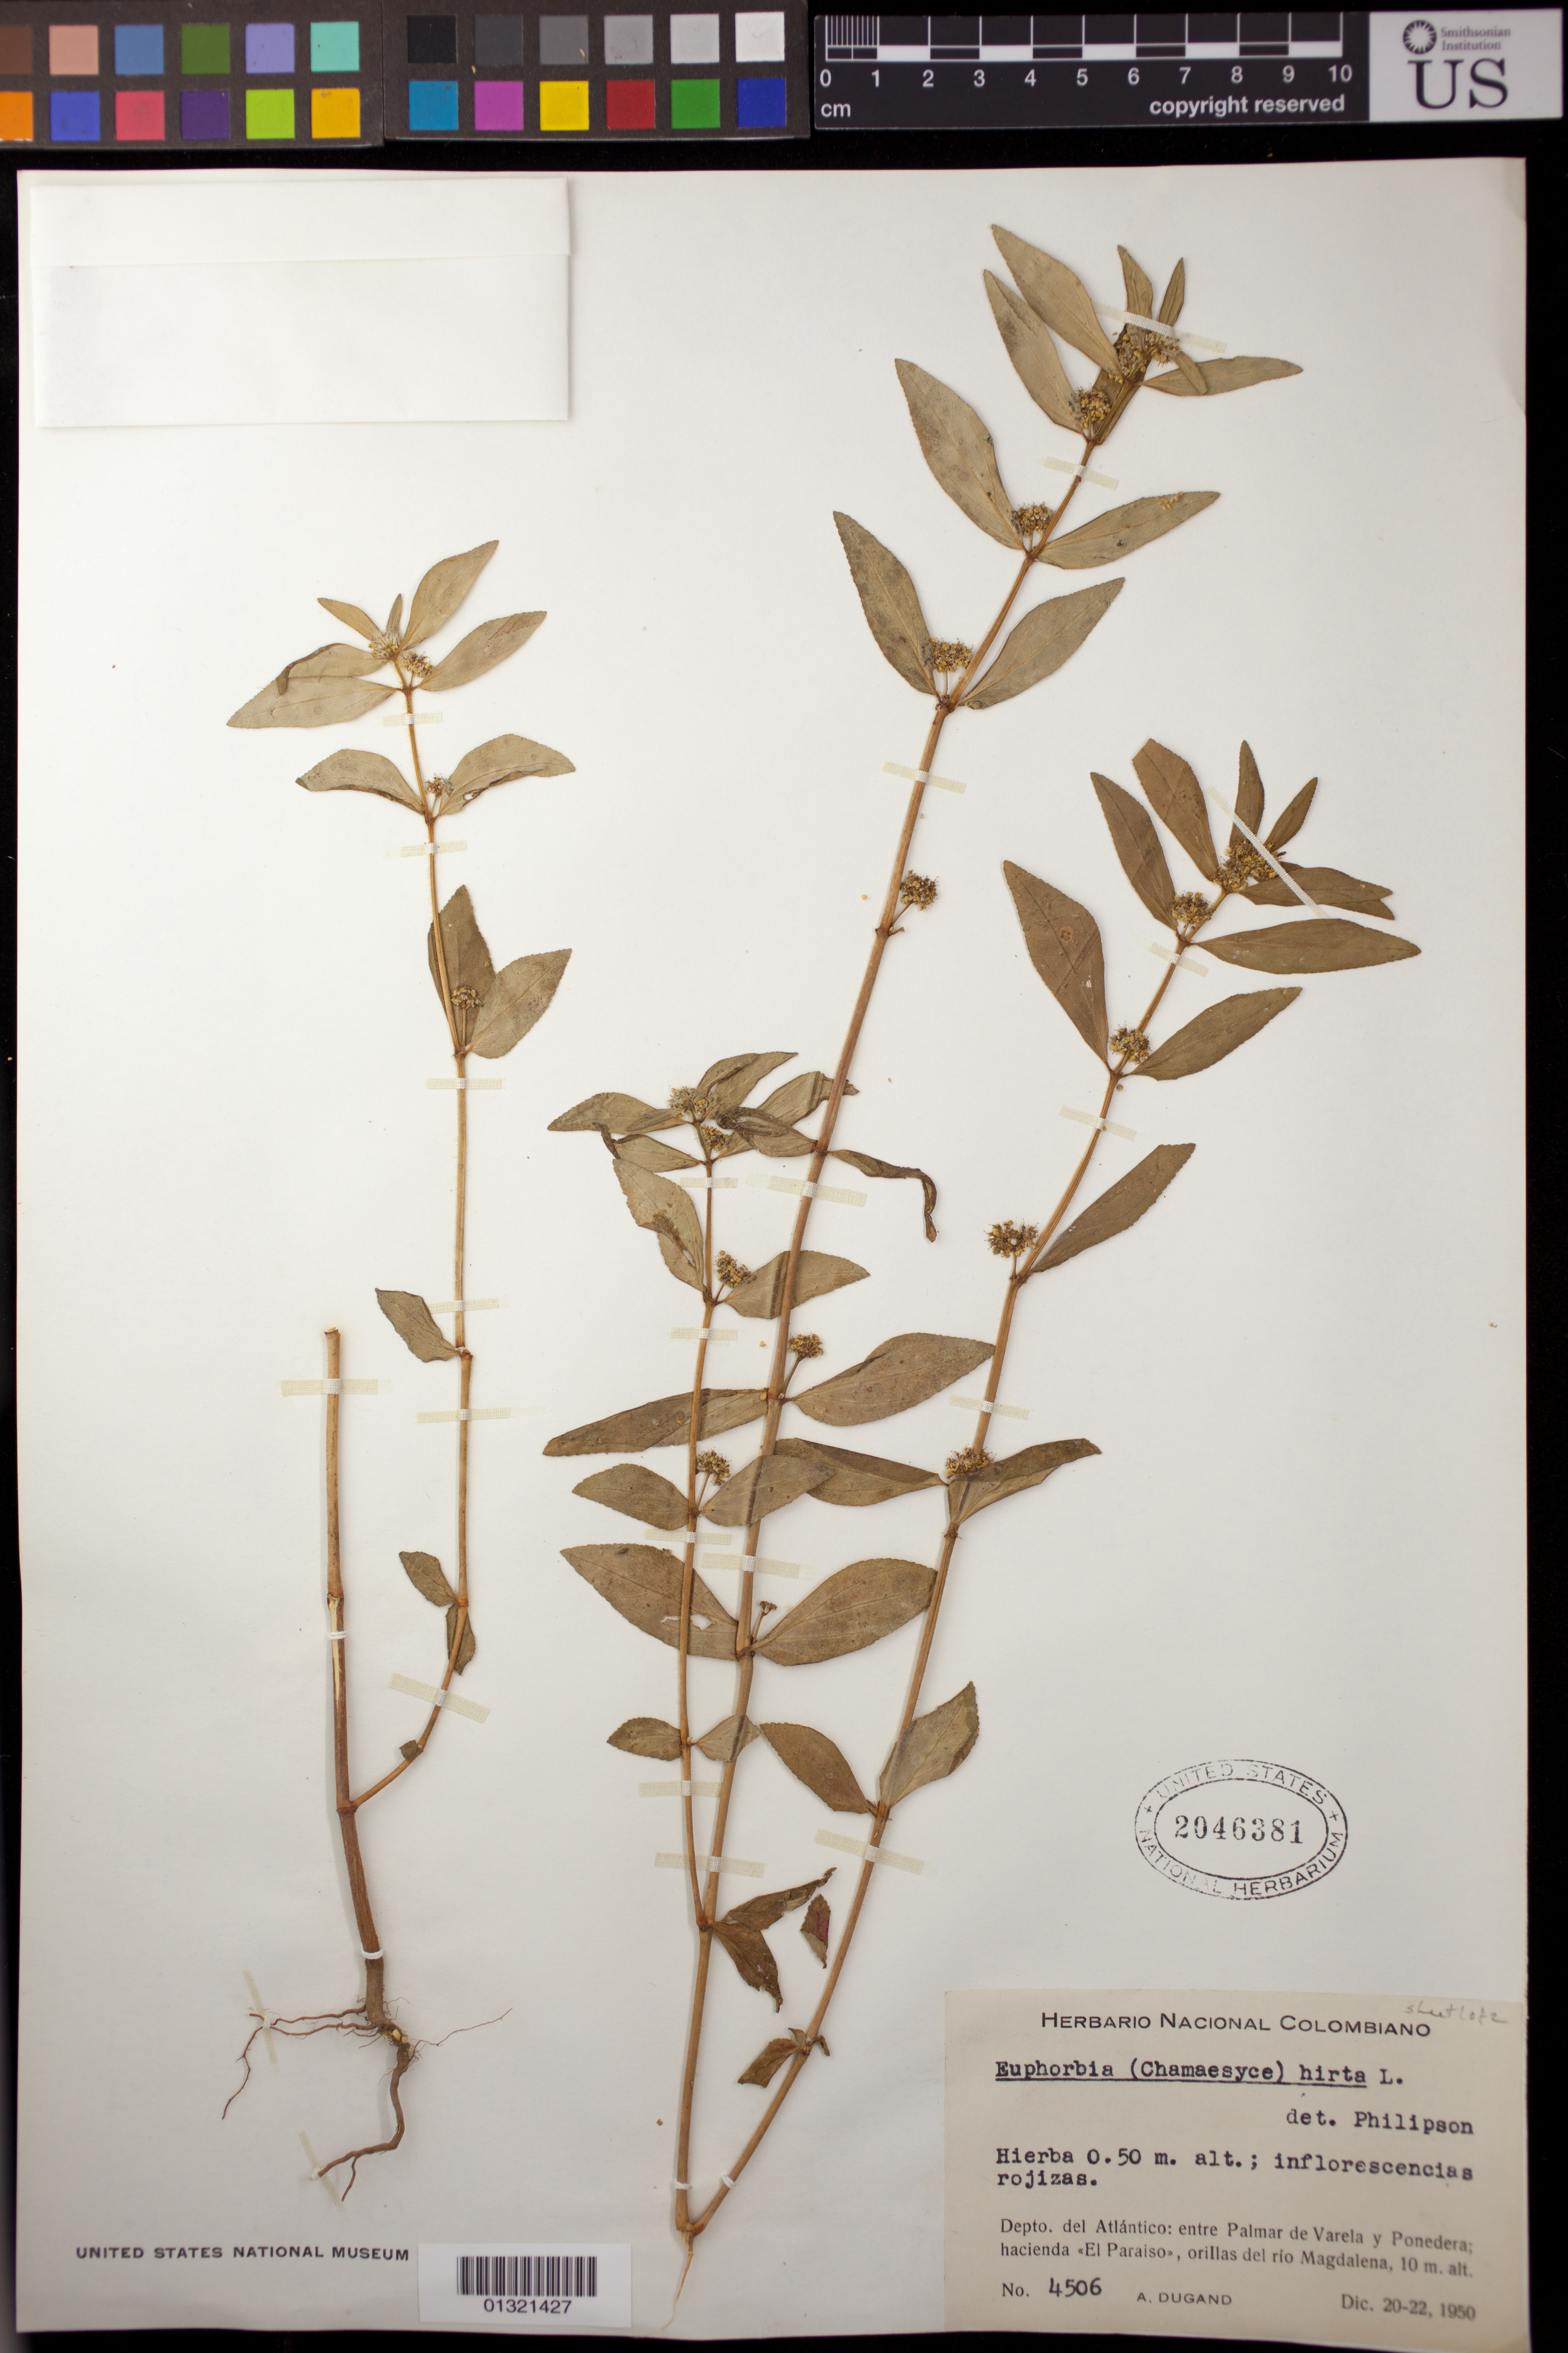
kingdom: Plantae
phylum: Tracheophyta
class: Magnoliopsida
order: Malpighiales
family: Euphorbiaceae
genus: Euphorbia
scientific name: Euphorbia hirta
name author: L.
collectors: A. Dugand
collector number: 4506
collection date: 1950-12-20/1950-12-22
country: Colombia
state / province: Atlántico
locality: entre Palmar de Varela y Ponedera; hacienda "El Paraiso", orillas del río Magdalena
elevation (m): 10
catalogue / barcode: US 2046381